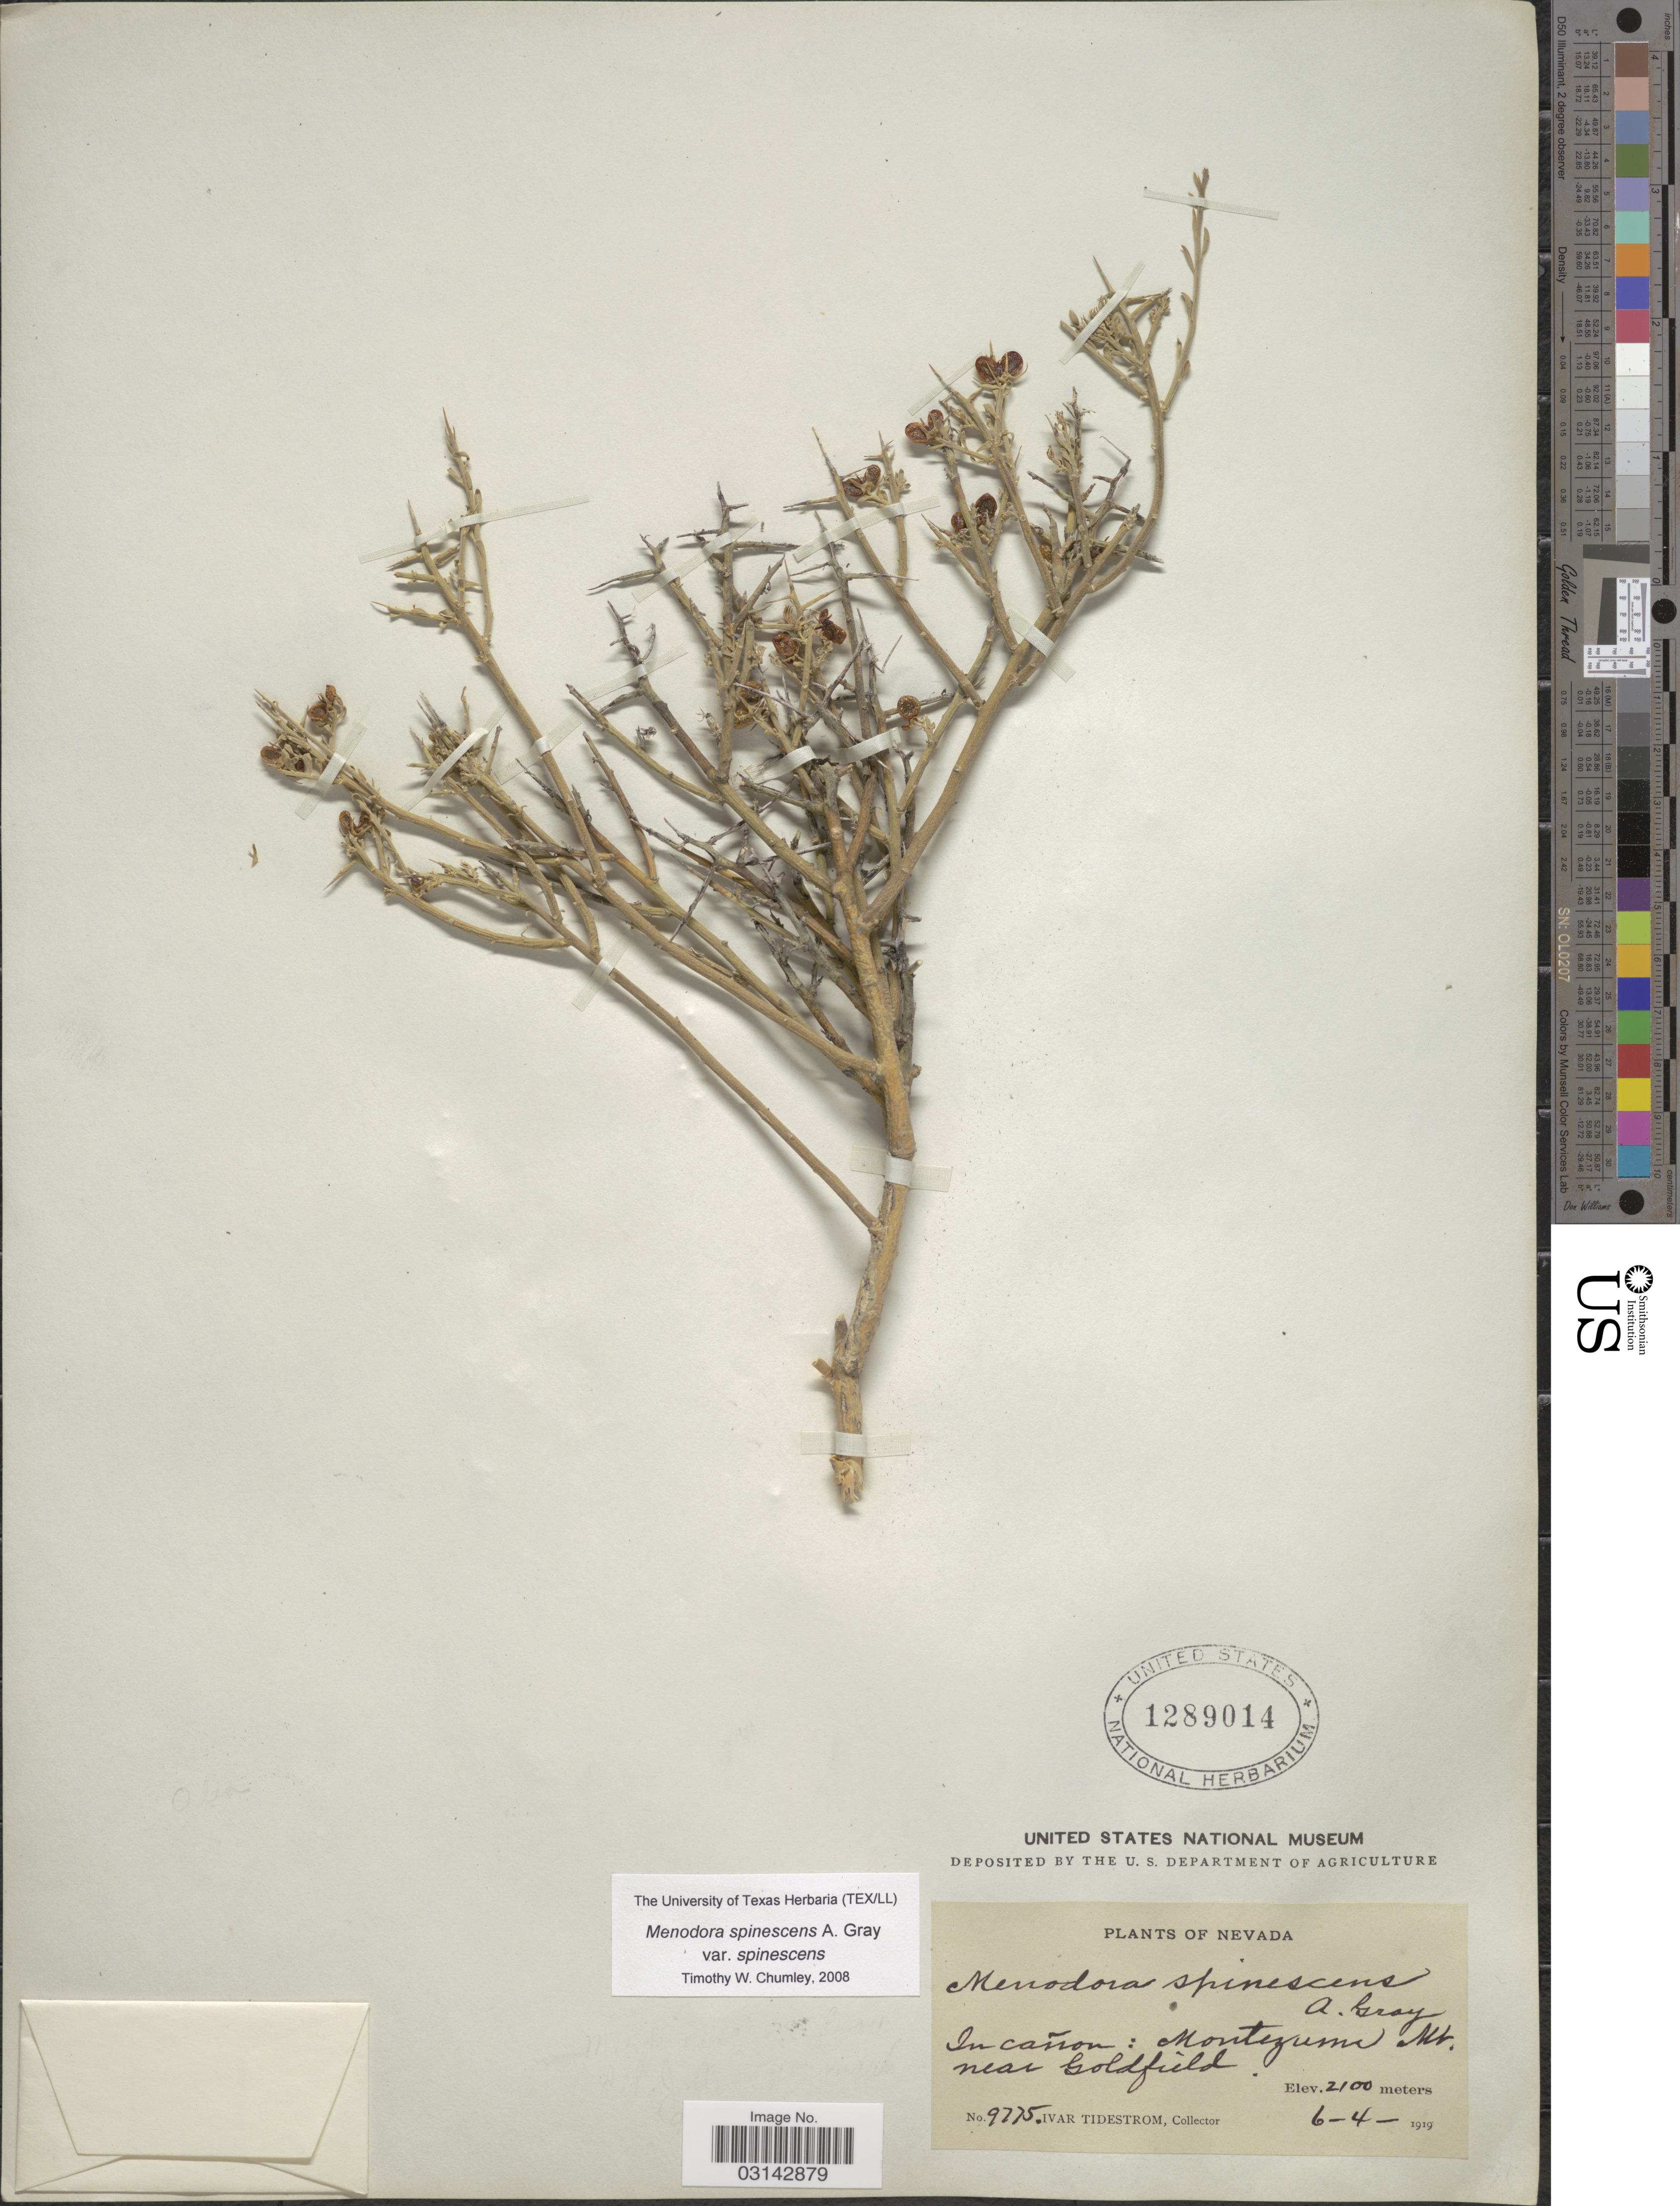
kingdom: Plantae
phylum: Tracheophyta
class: Magnoliopsida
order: Lamiales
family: Oleaceae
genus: Menodora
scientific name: Menodora spinescens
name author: A. Gray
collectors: I. F. Tidestrom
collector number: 9775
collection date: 1919-06-04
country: United States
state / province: Nevada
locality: In cañon: Montezuma Mt. near Goldfield.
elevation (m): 2100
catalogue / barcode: US 1289014